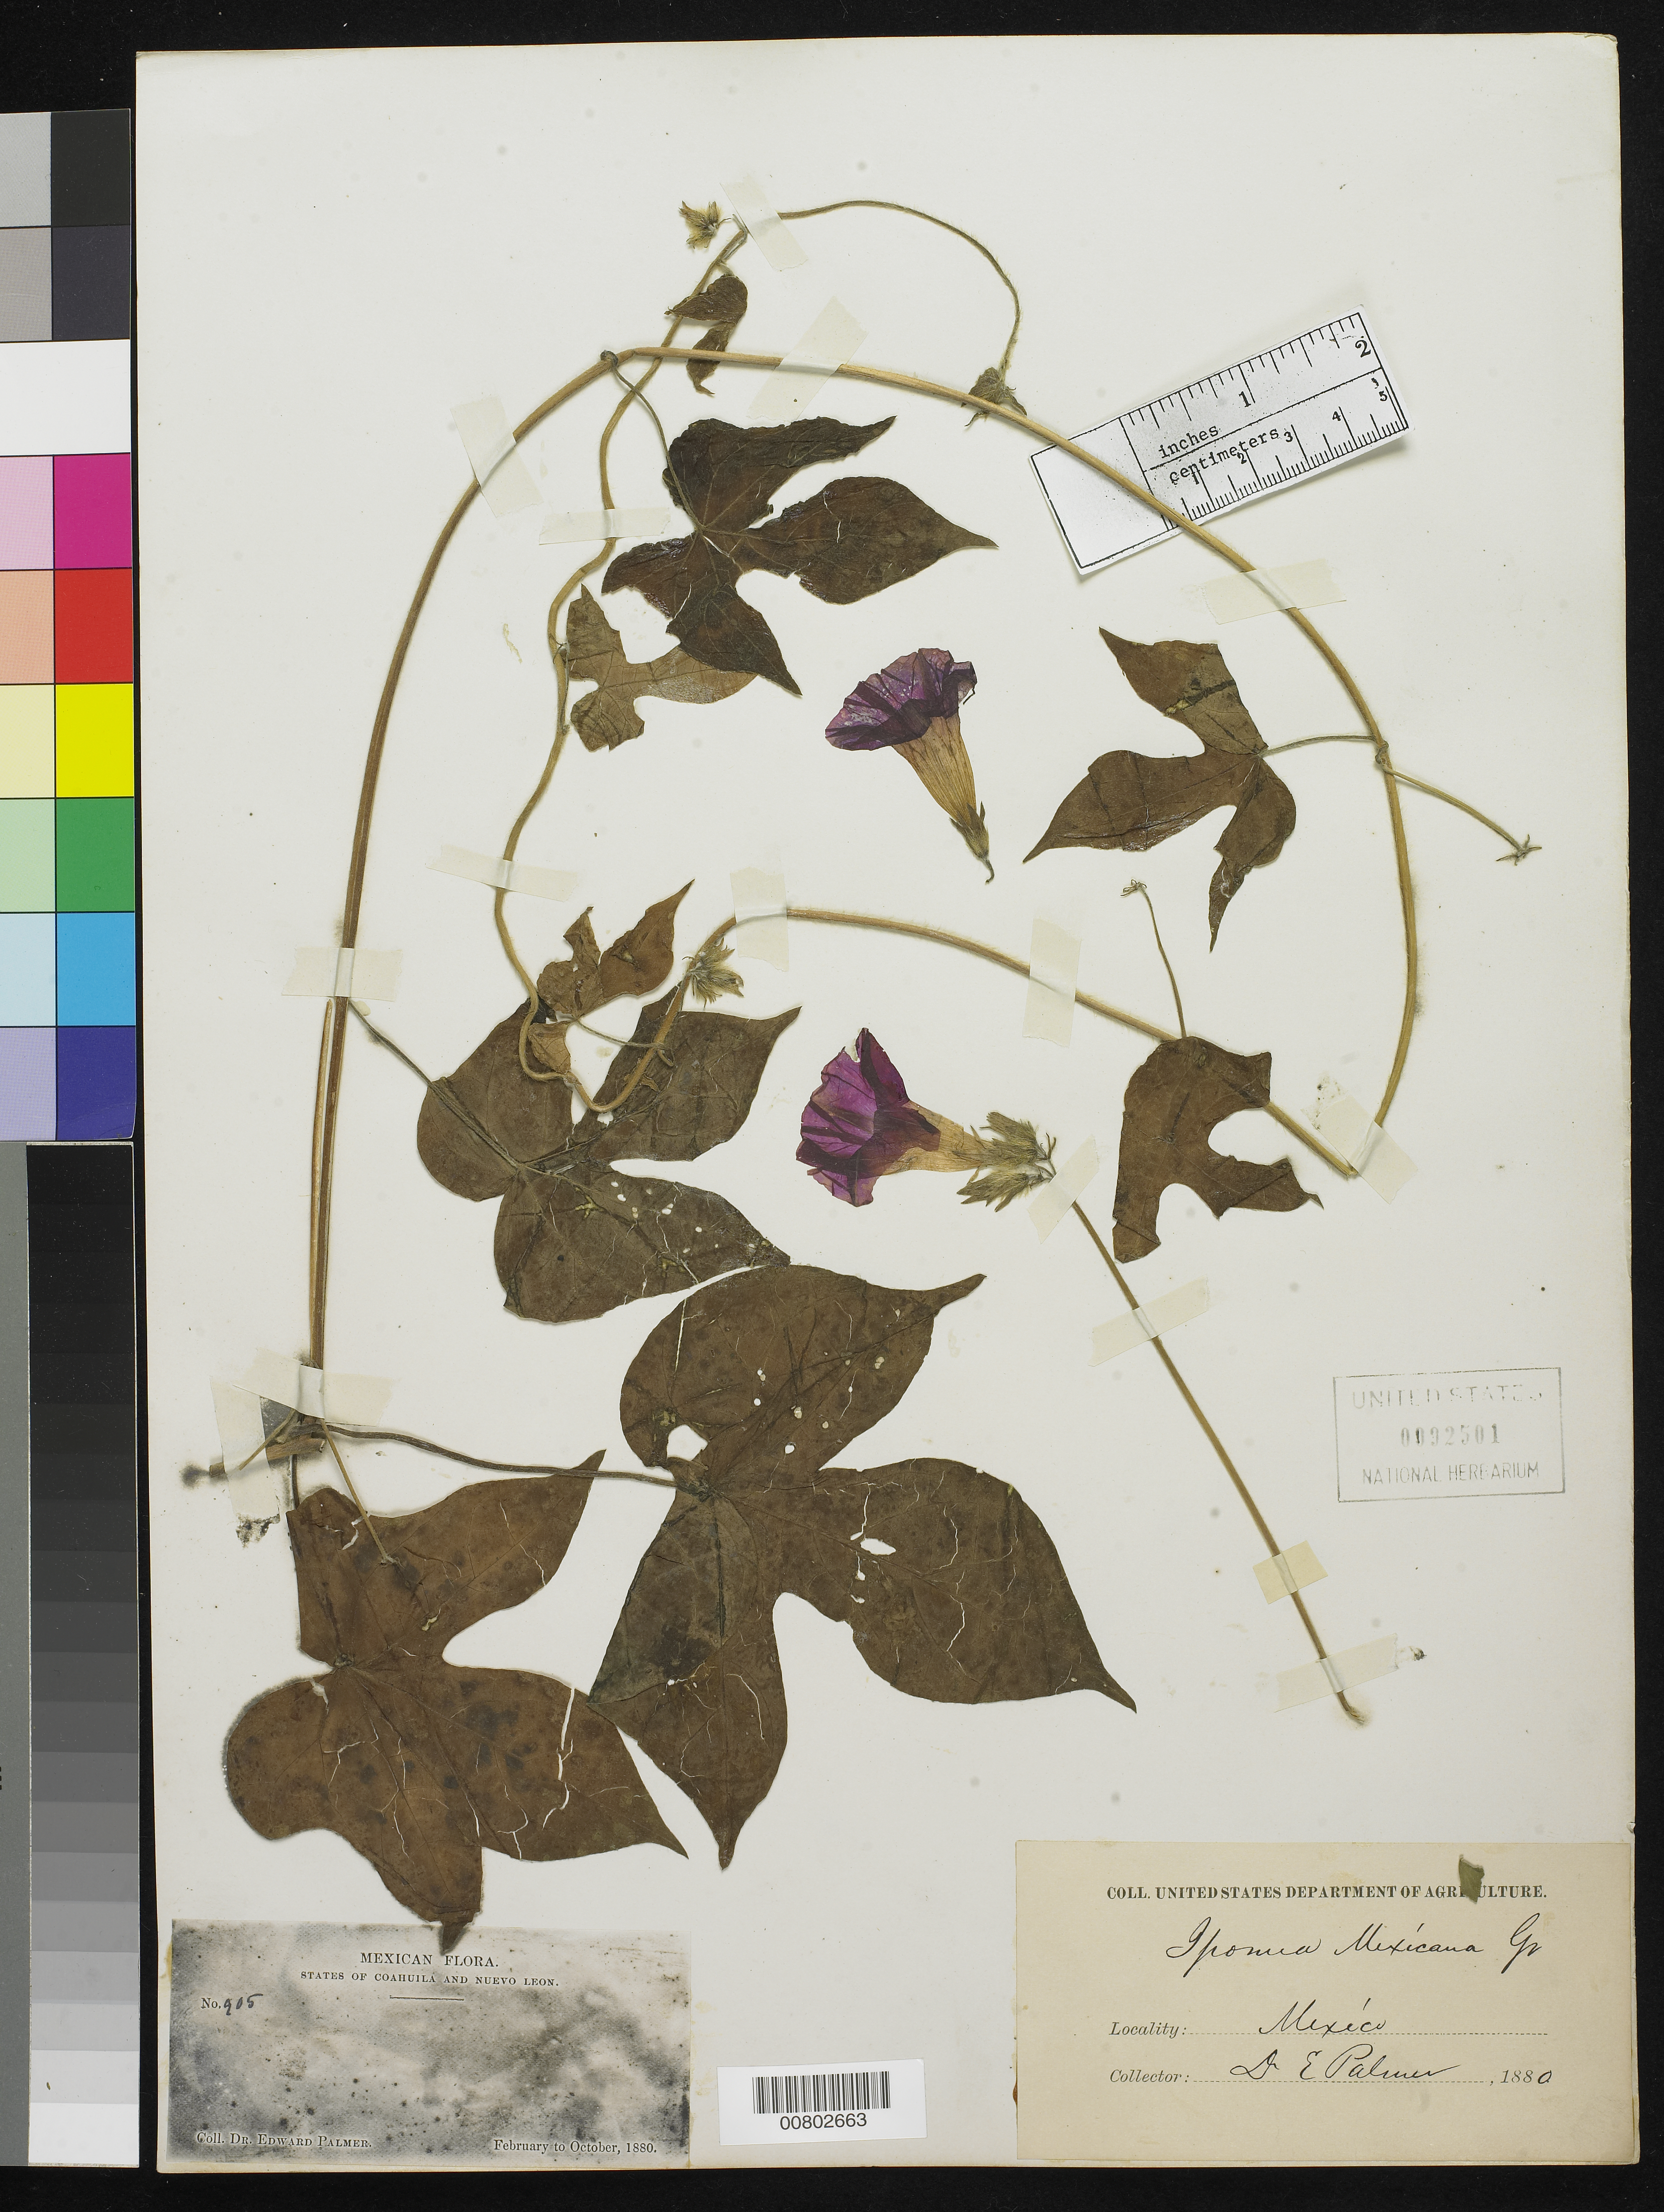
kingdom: Plantae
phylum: Tracheophyta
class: Magnoliopsida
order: Solanales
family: Convolvulaceae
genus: Ipomoea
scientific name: Ipomoea mexicana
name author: A. Gray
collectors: E. Palmer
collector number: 905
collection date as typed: Feb 1880 to -- Oct 1880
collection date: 1880-02/1880-10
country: Mexico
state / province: Coahuila / Nuevo León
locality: States of Coahuila and Nuevo León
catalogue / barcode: US 92501